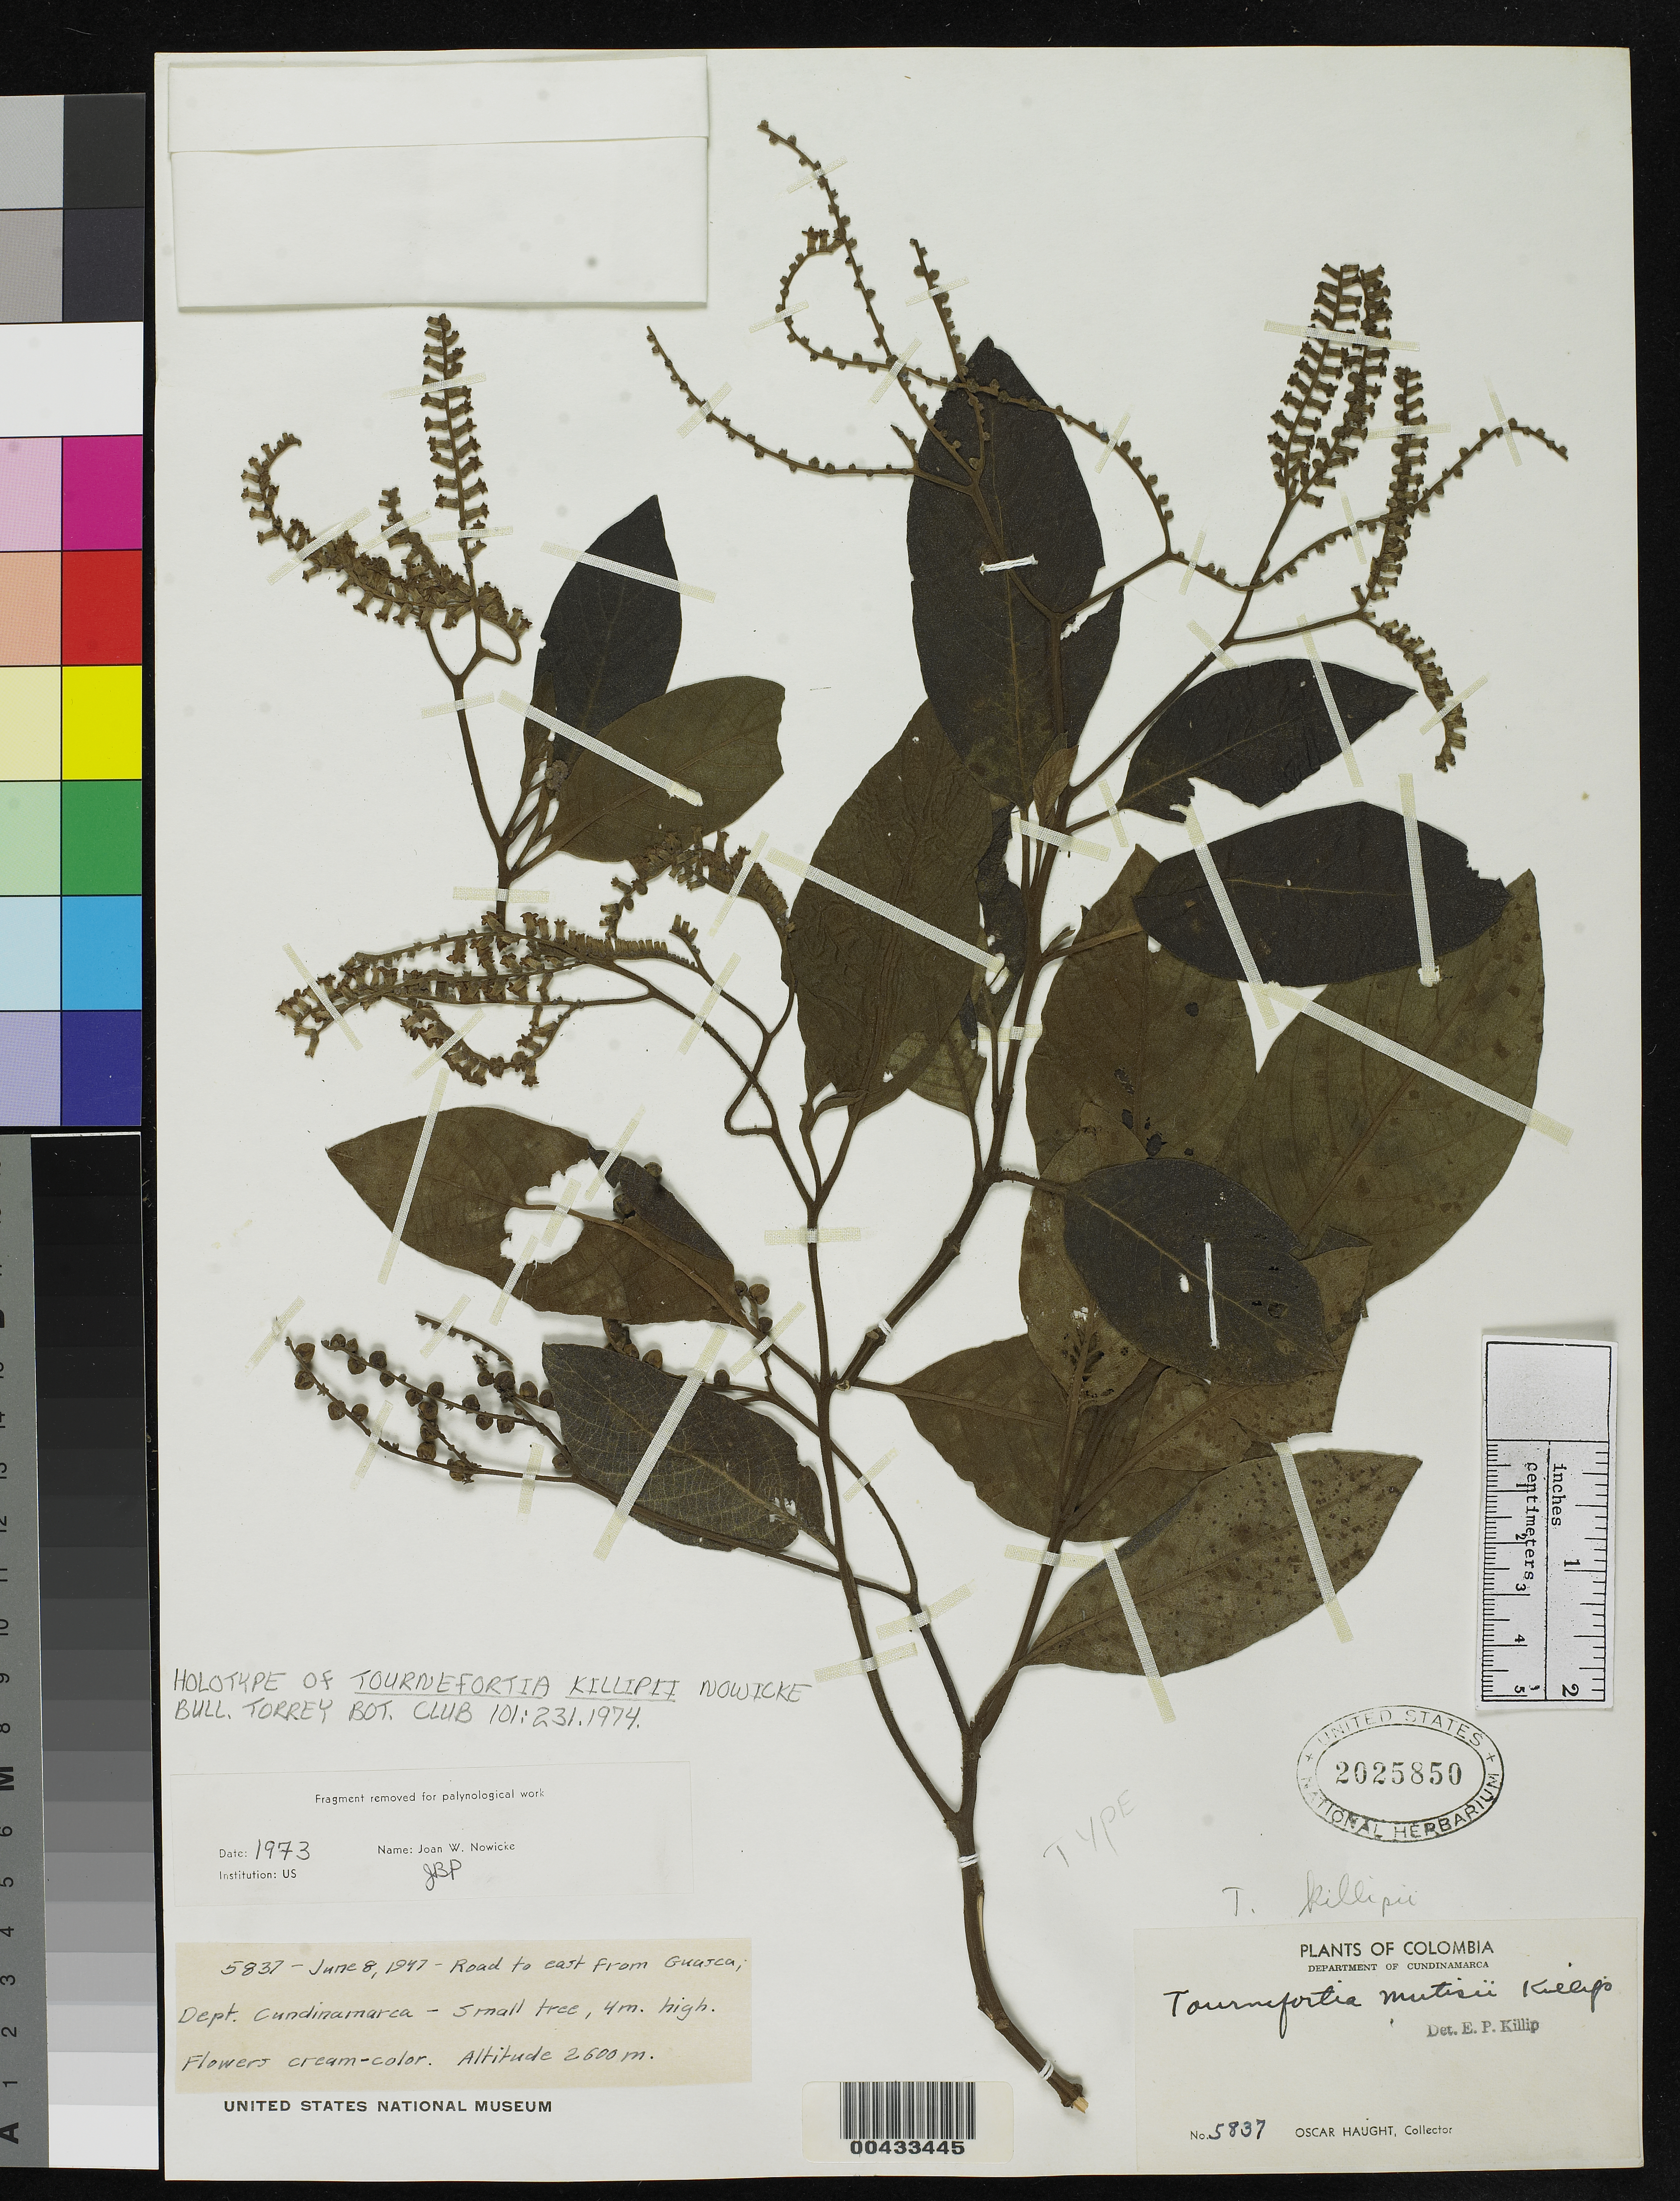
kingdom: Plantae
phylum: Tracheophyta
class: Magnoliopsida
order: Boraginales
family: Heliotropiaceae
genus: Tournefortia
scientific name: Tournefortia killipii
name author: Nowicke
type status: Holotype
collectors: O. L. Haught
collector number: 5837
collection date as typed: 08 Jun 1947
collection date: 1947-06-08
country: Colombia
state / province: Cundinamarca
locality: Road to E from Guajca.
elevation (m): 2600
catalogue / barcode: US 2025850